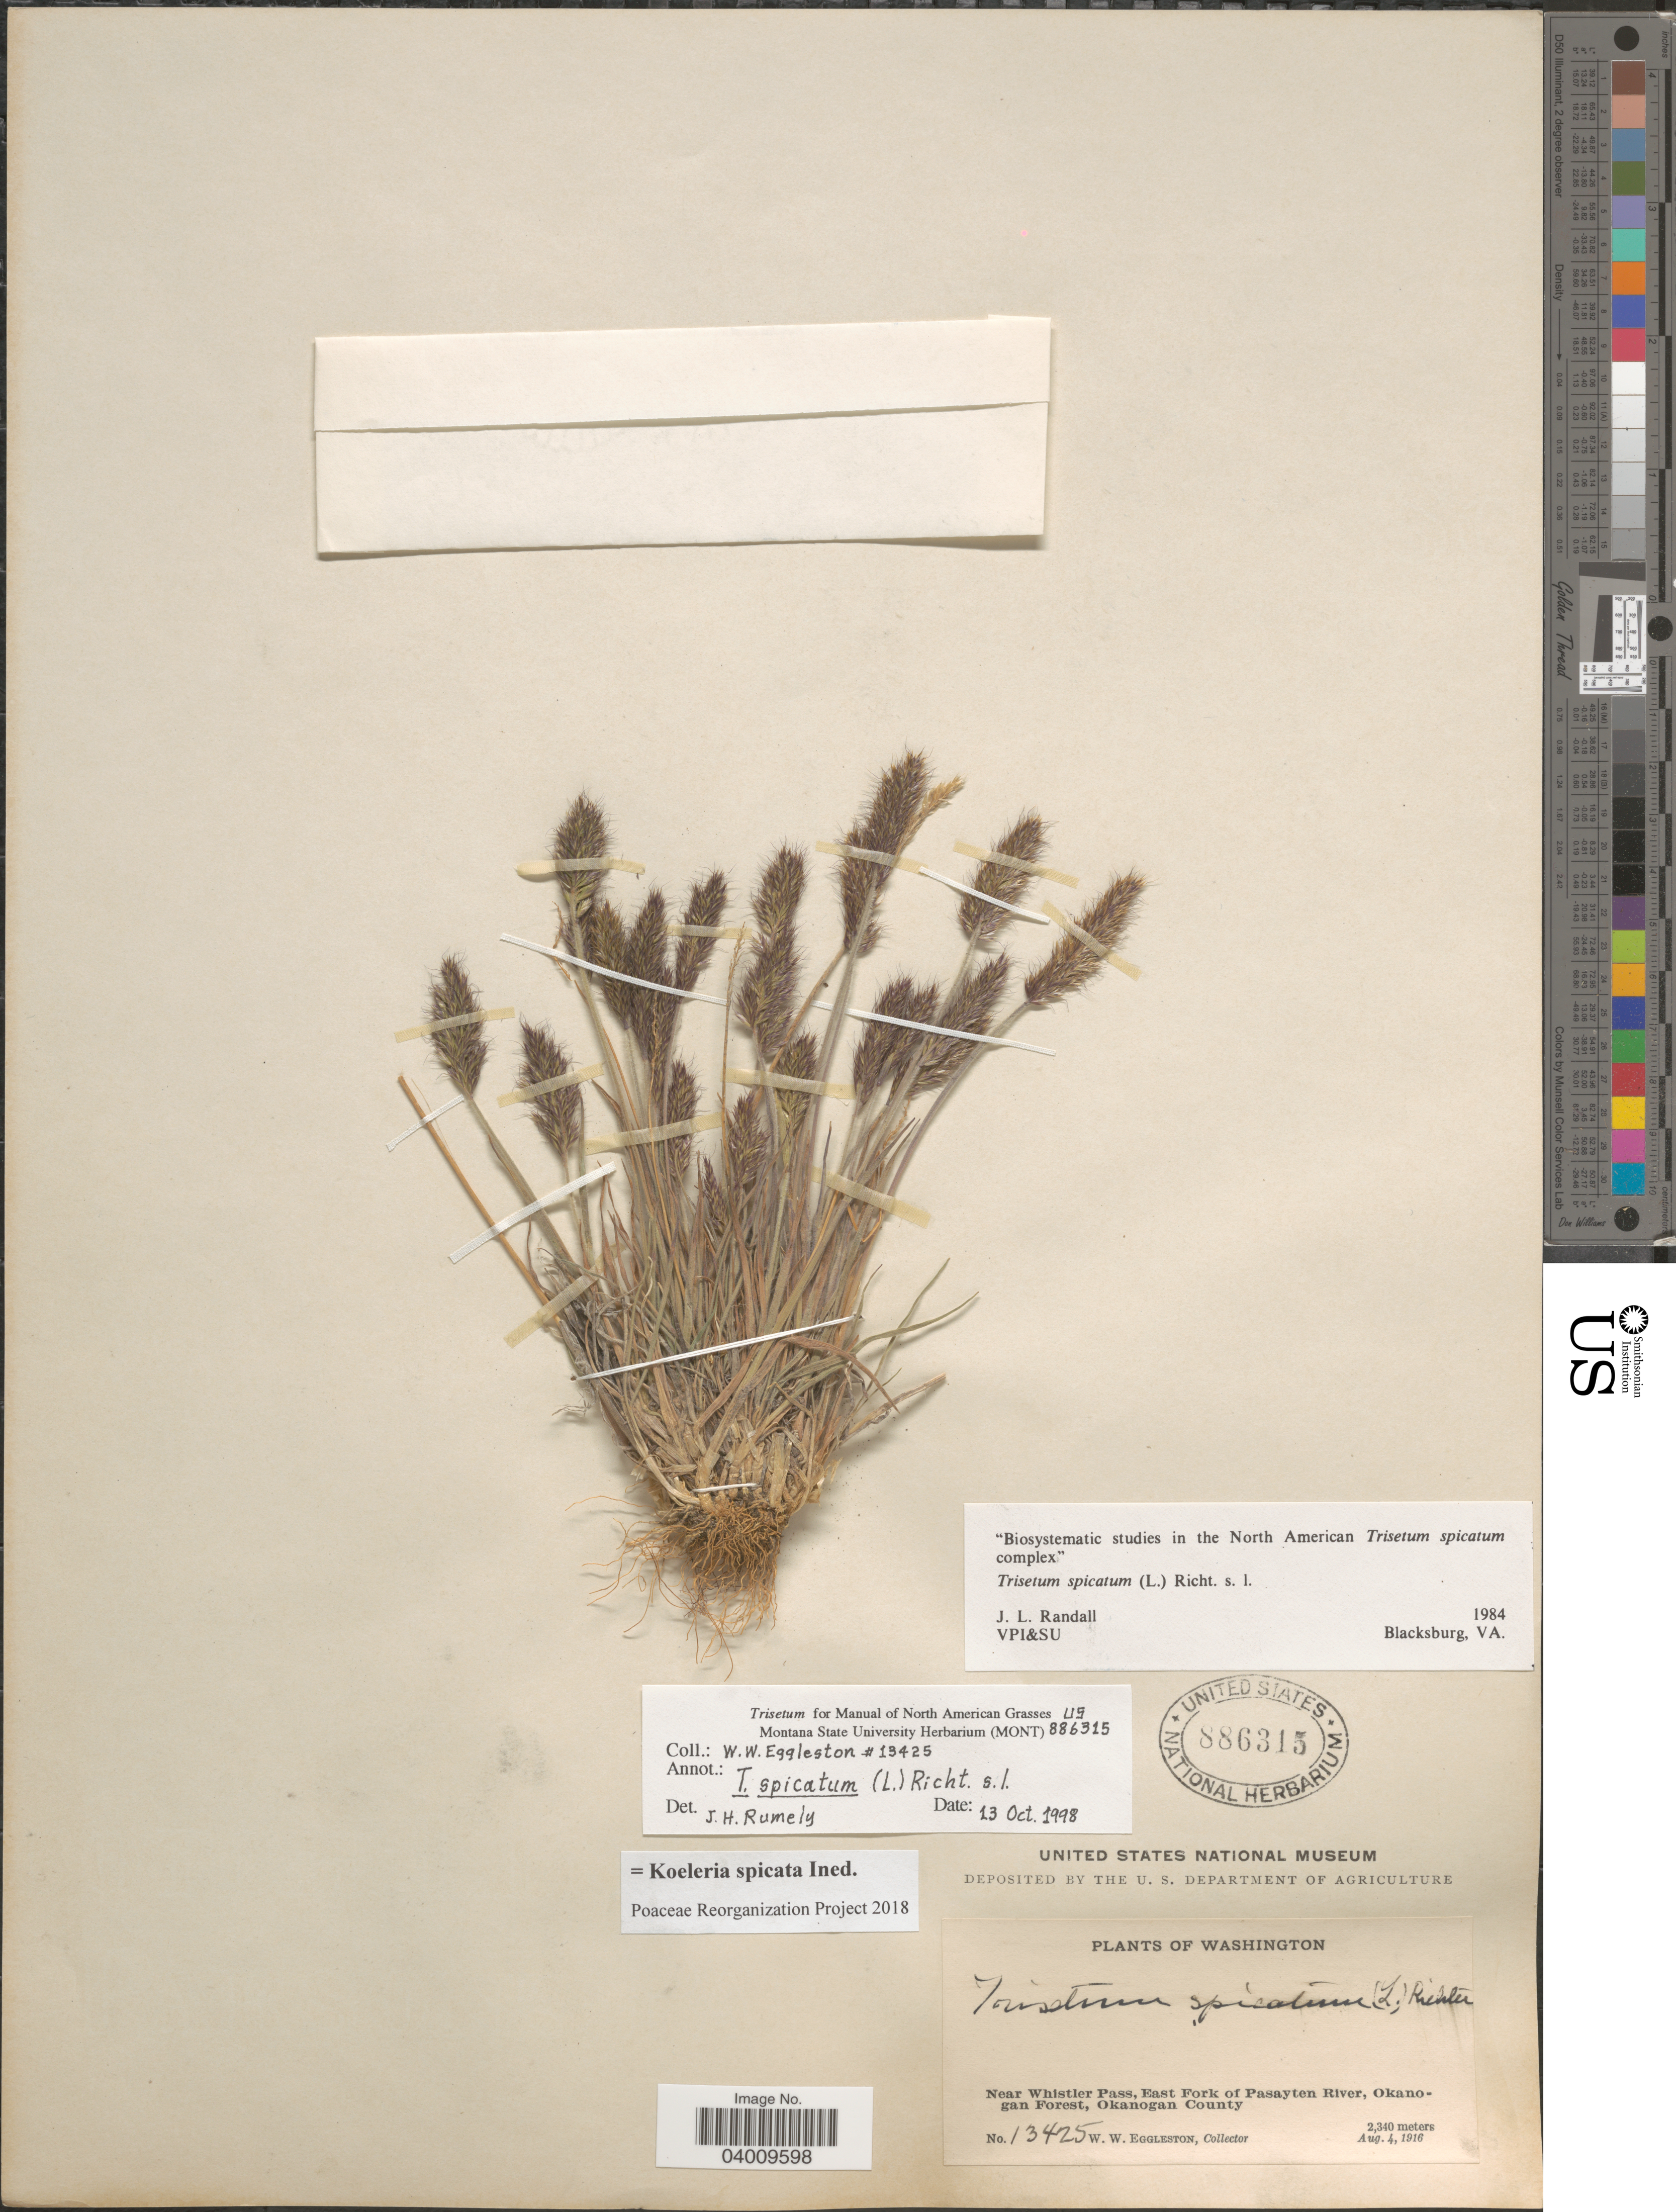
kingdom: Plantae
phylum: Tracheophyta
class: Liliopsida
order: Poales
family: Poaceae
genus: Koeleria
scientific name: Koeleria spicata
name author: (L.) Barberá et al.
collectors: W. W. Eggleston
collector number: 13425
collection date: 1916-08-04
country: United States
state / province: Washington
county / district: Okanogan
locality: Near Whistler Pass, East Fork of Pasayten River, Okanogan Forest, Okanogan County.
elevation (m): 2340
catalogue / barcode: US 886315